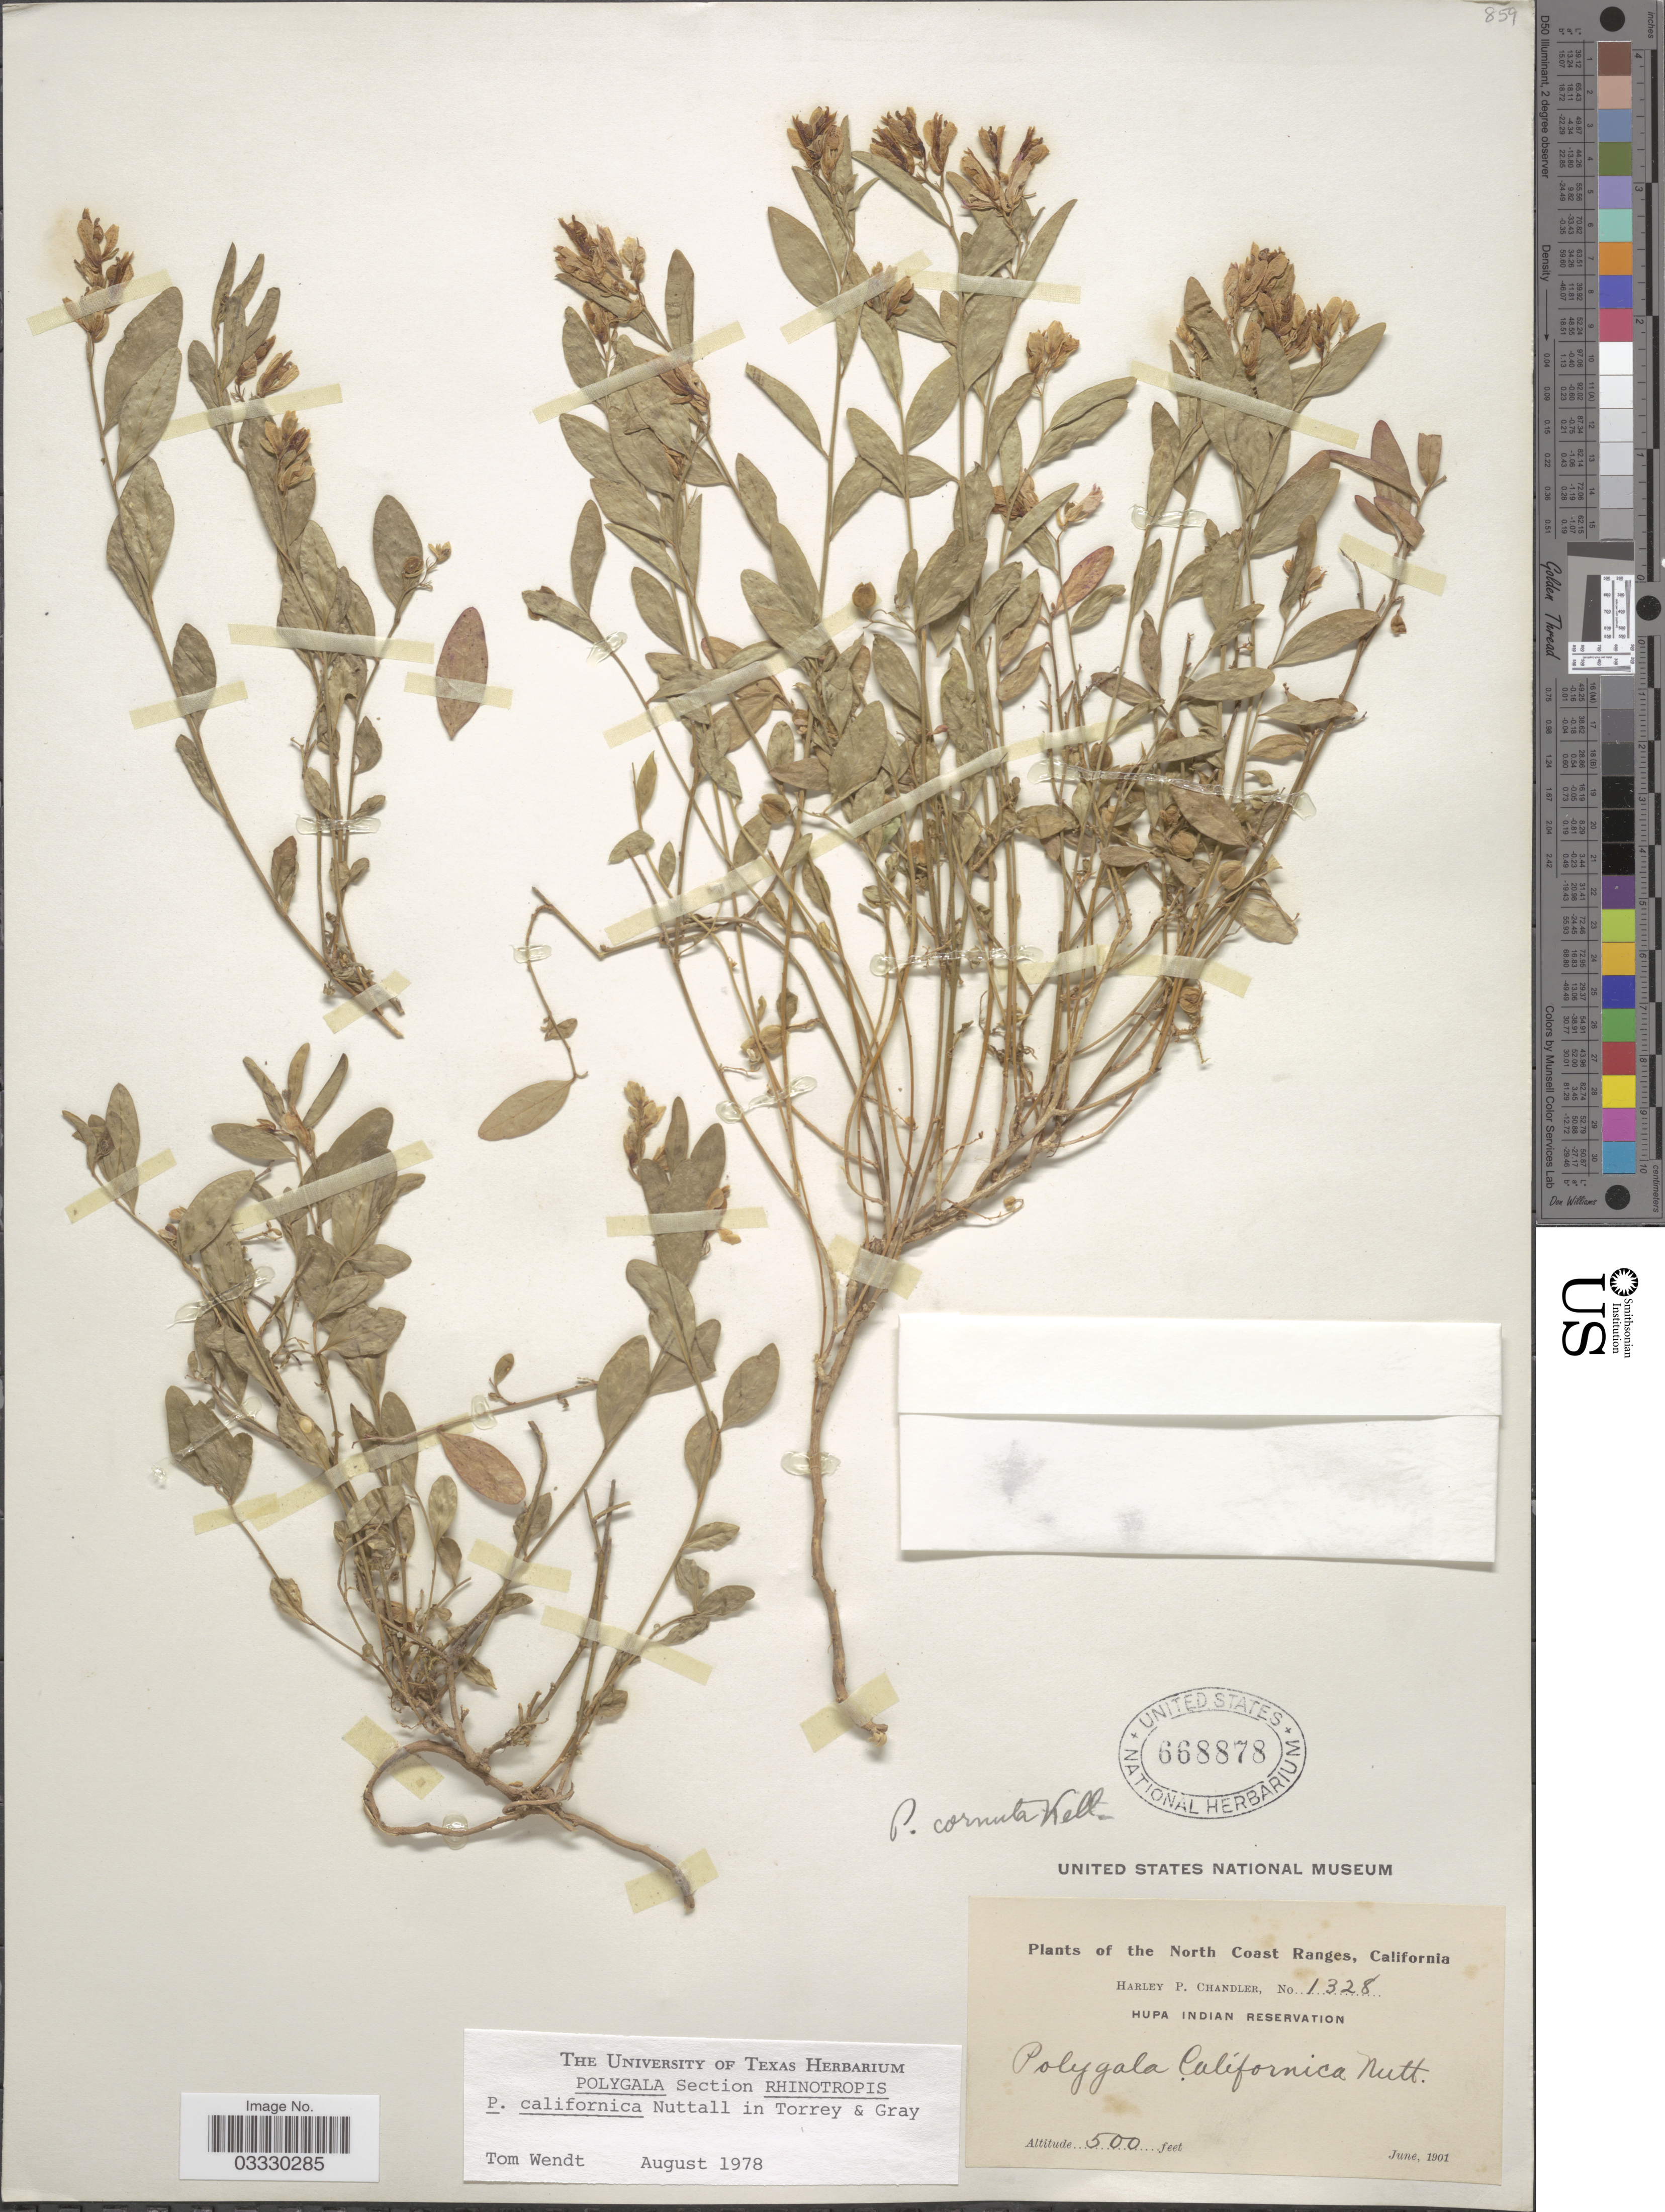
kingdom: Plantae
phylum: Tracheophyta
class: Magnoliopsida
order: Fabales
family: Polygalaceae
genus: Rhinotropis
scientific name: Rhinotropis californica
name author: (Nutt.) J.R. Abbott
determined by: Strong, Mark T., (BOT), Smithsonian Institution - National Museum of Natural History (UNITED STATES)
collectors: H. Chandler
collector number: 1328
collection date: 1901-06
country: United States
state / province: California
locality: North Coast Ranges. Hupa Indian Reservation.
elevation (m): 152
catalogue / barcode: US 668878